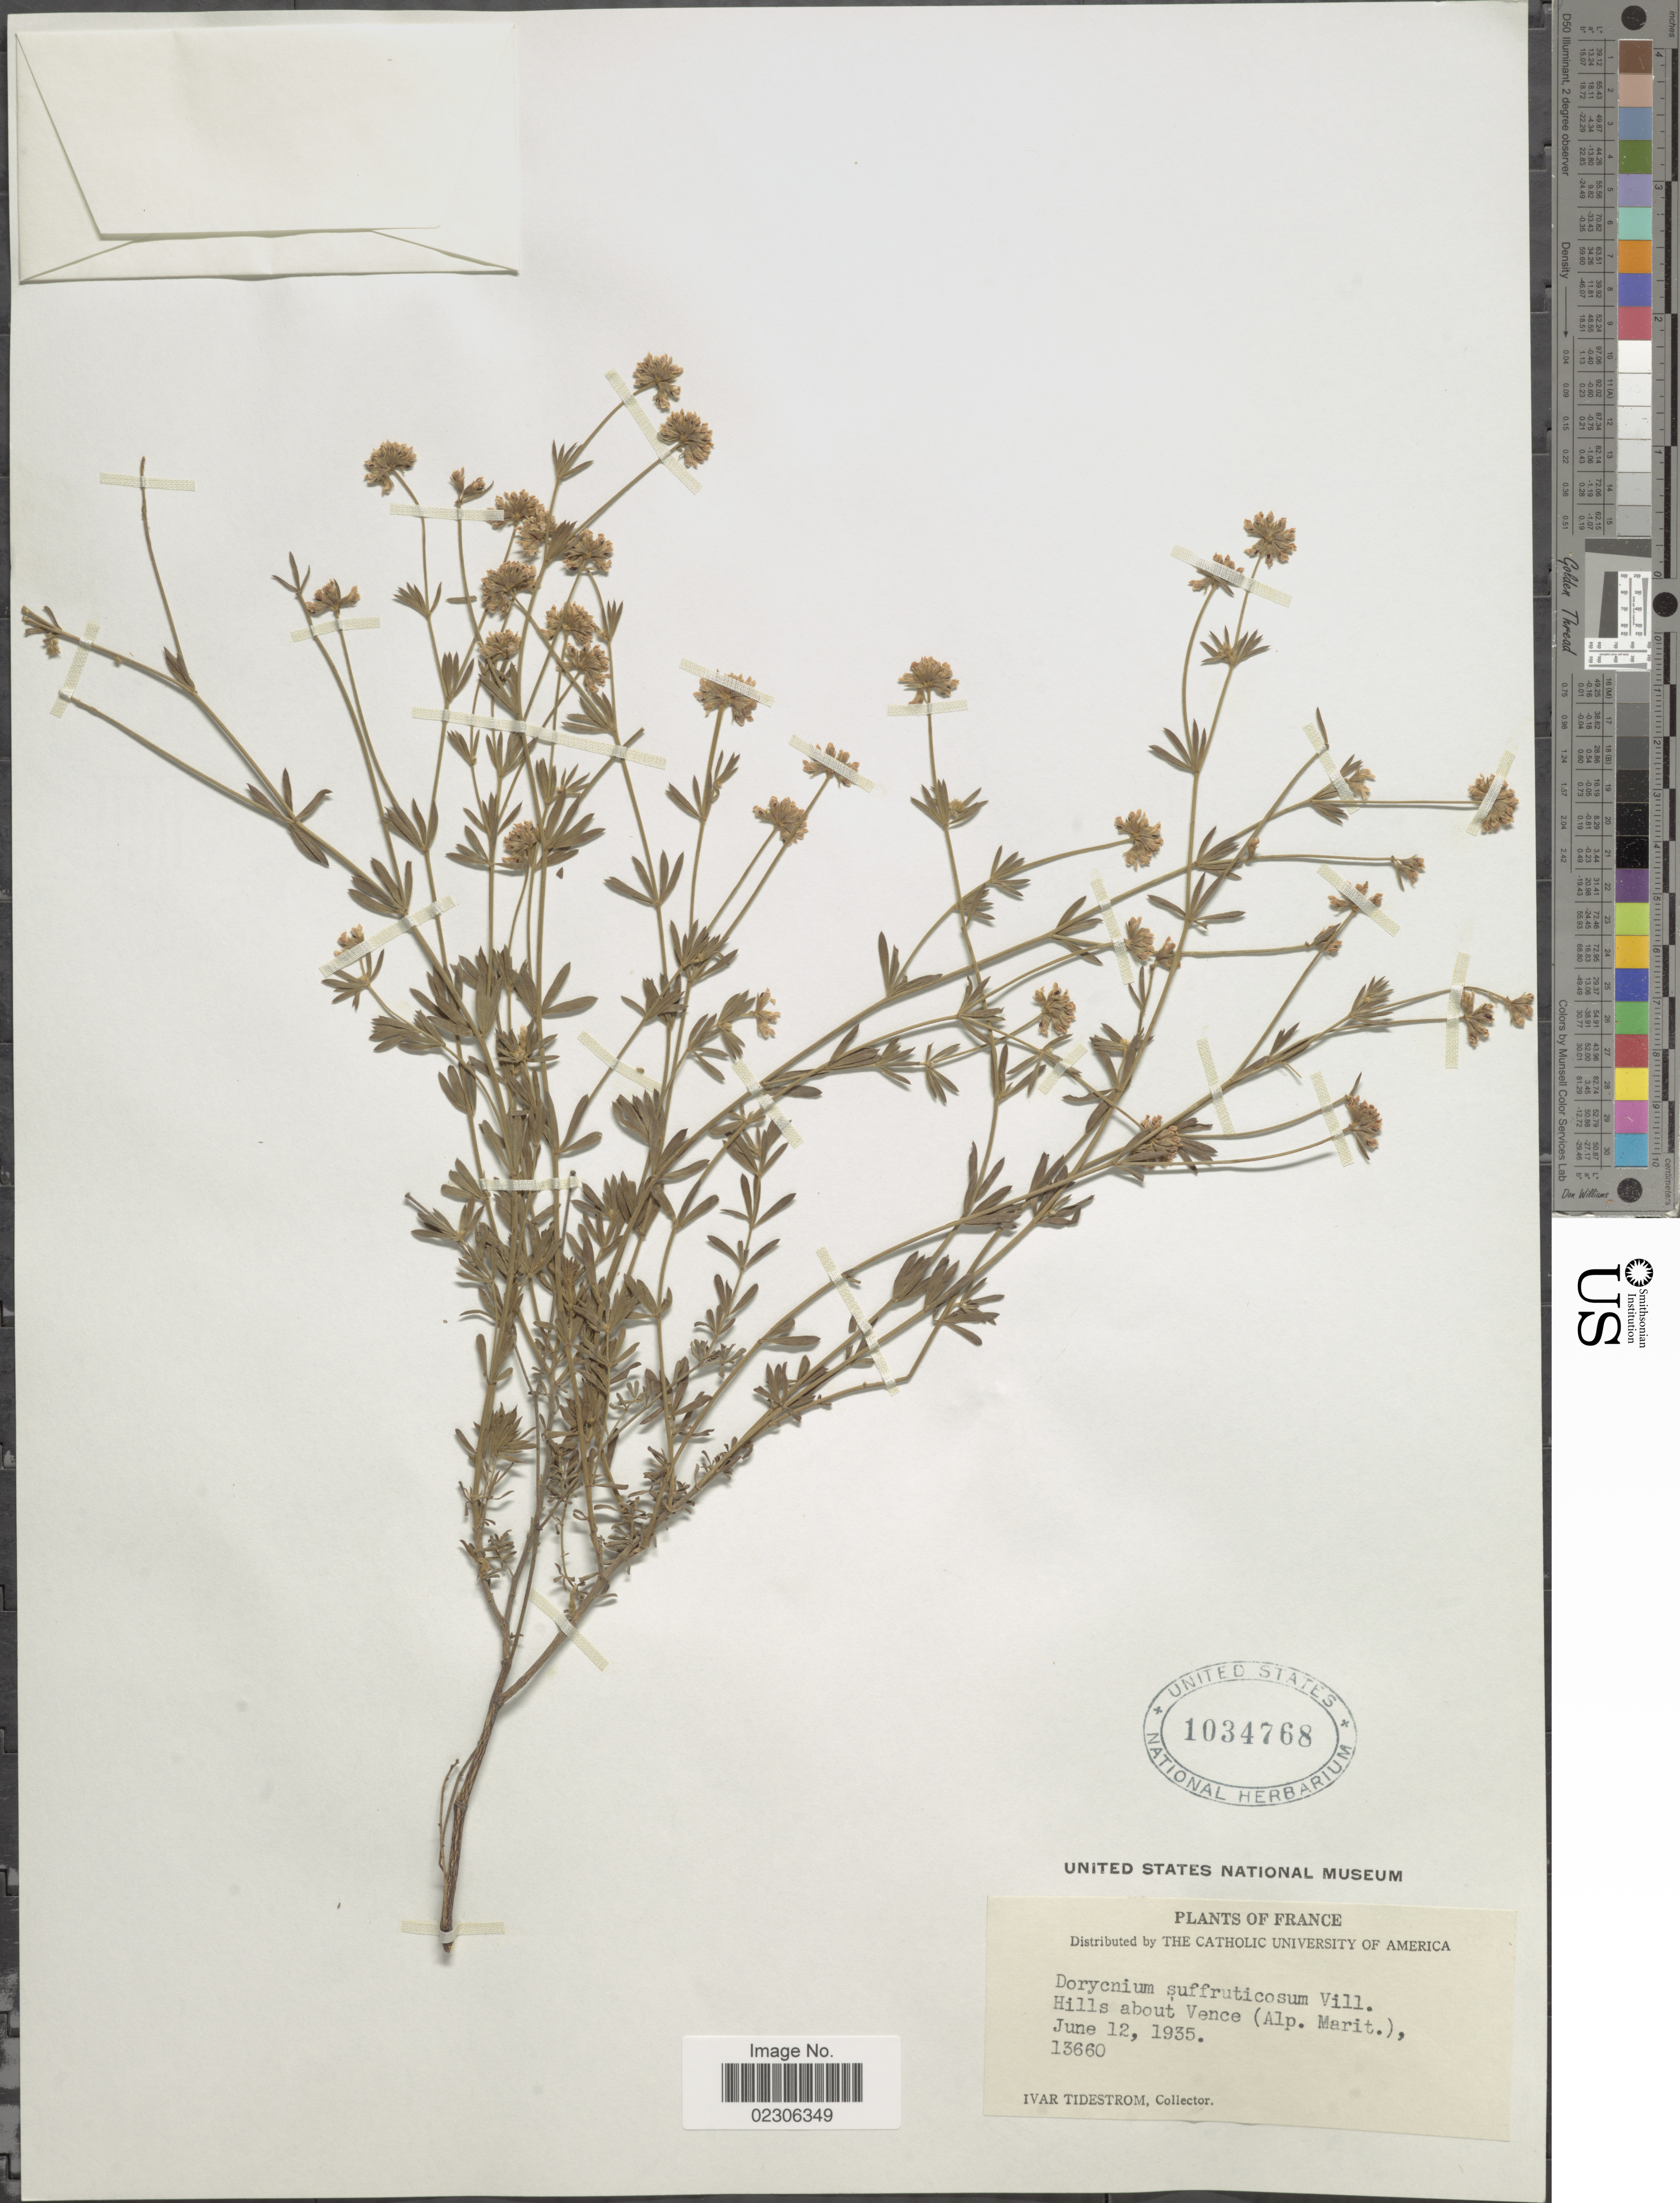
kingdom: Plantae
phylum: Tracheophyta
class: Magnoliopsida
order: Fabales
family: Fabaceae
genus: Dorycnium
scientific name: Dorycnium suffruticosum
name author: Vill.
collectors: I. F. Tidestrom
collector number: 13660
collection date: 1935-06-12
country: France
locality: Hills about Vence (Alp. Marit.)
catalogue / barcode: US 1034768